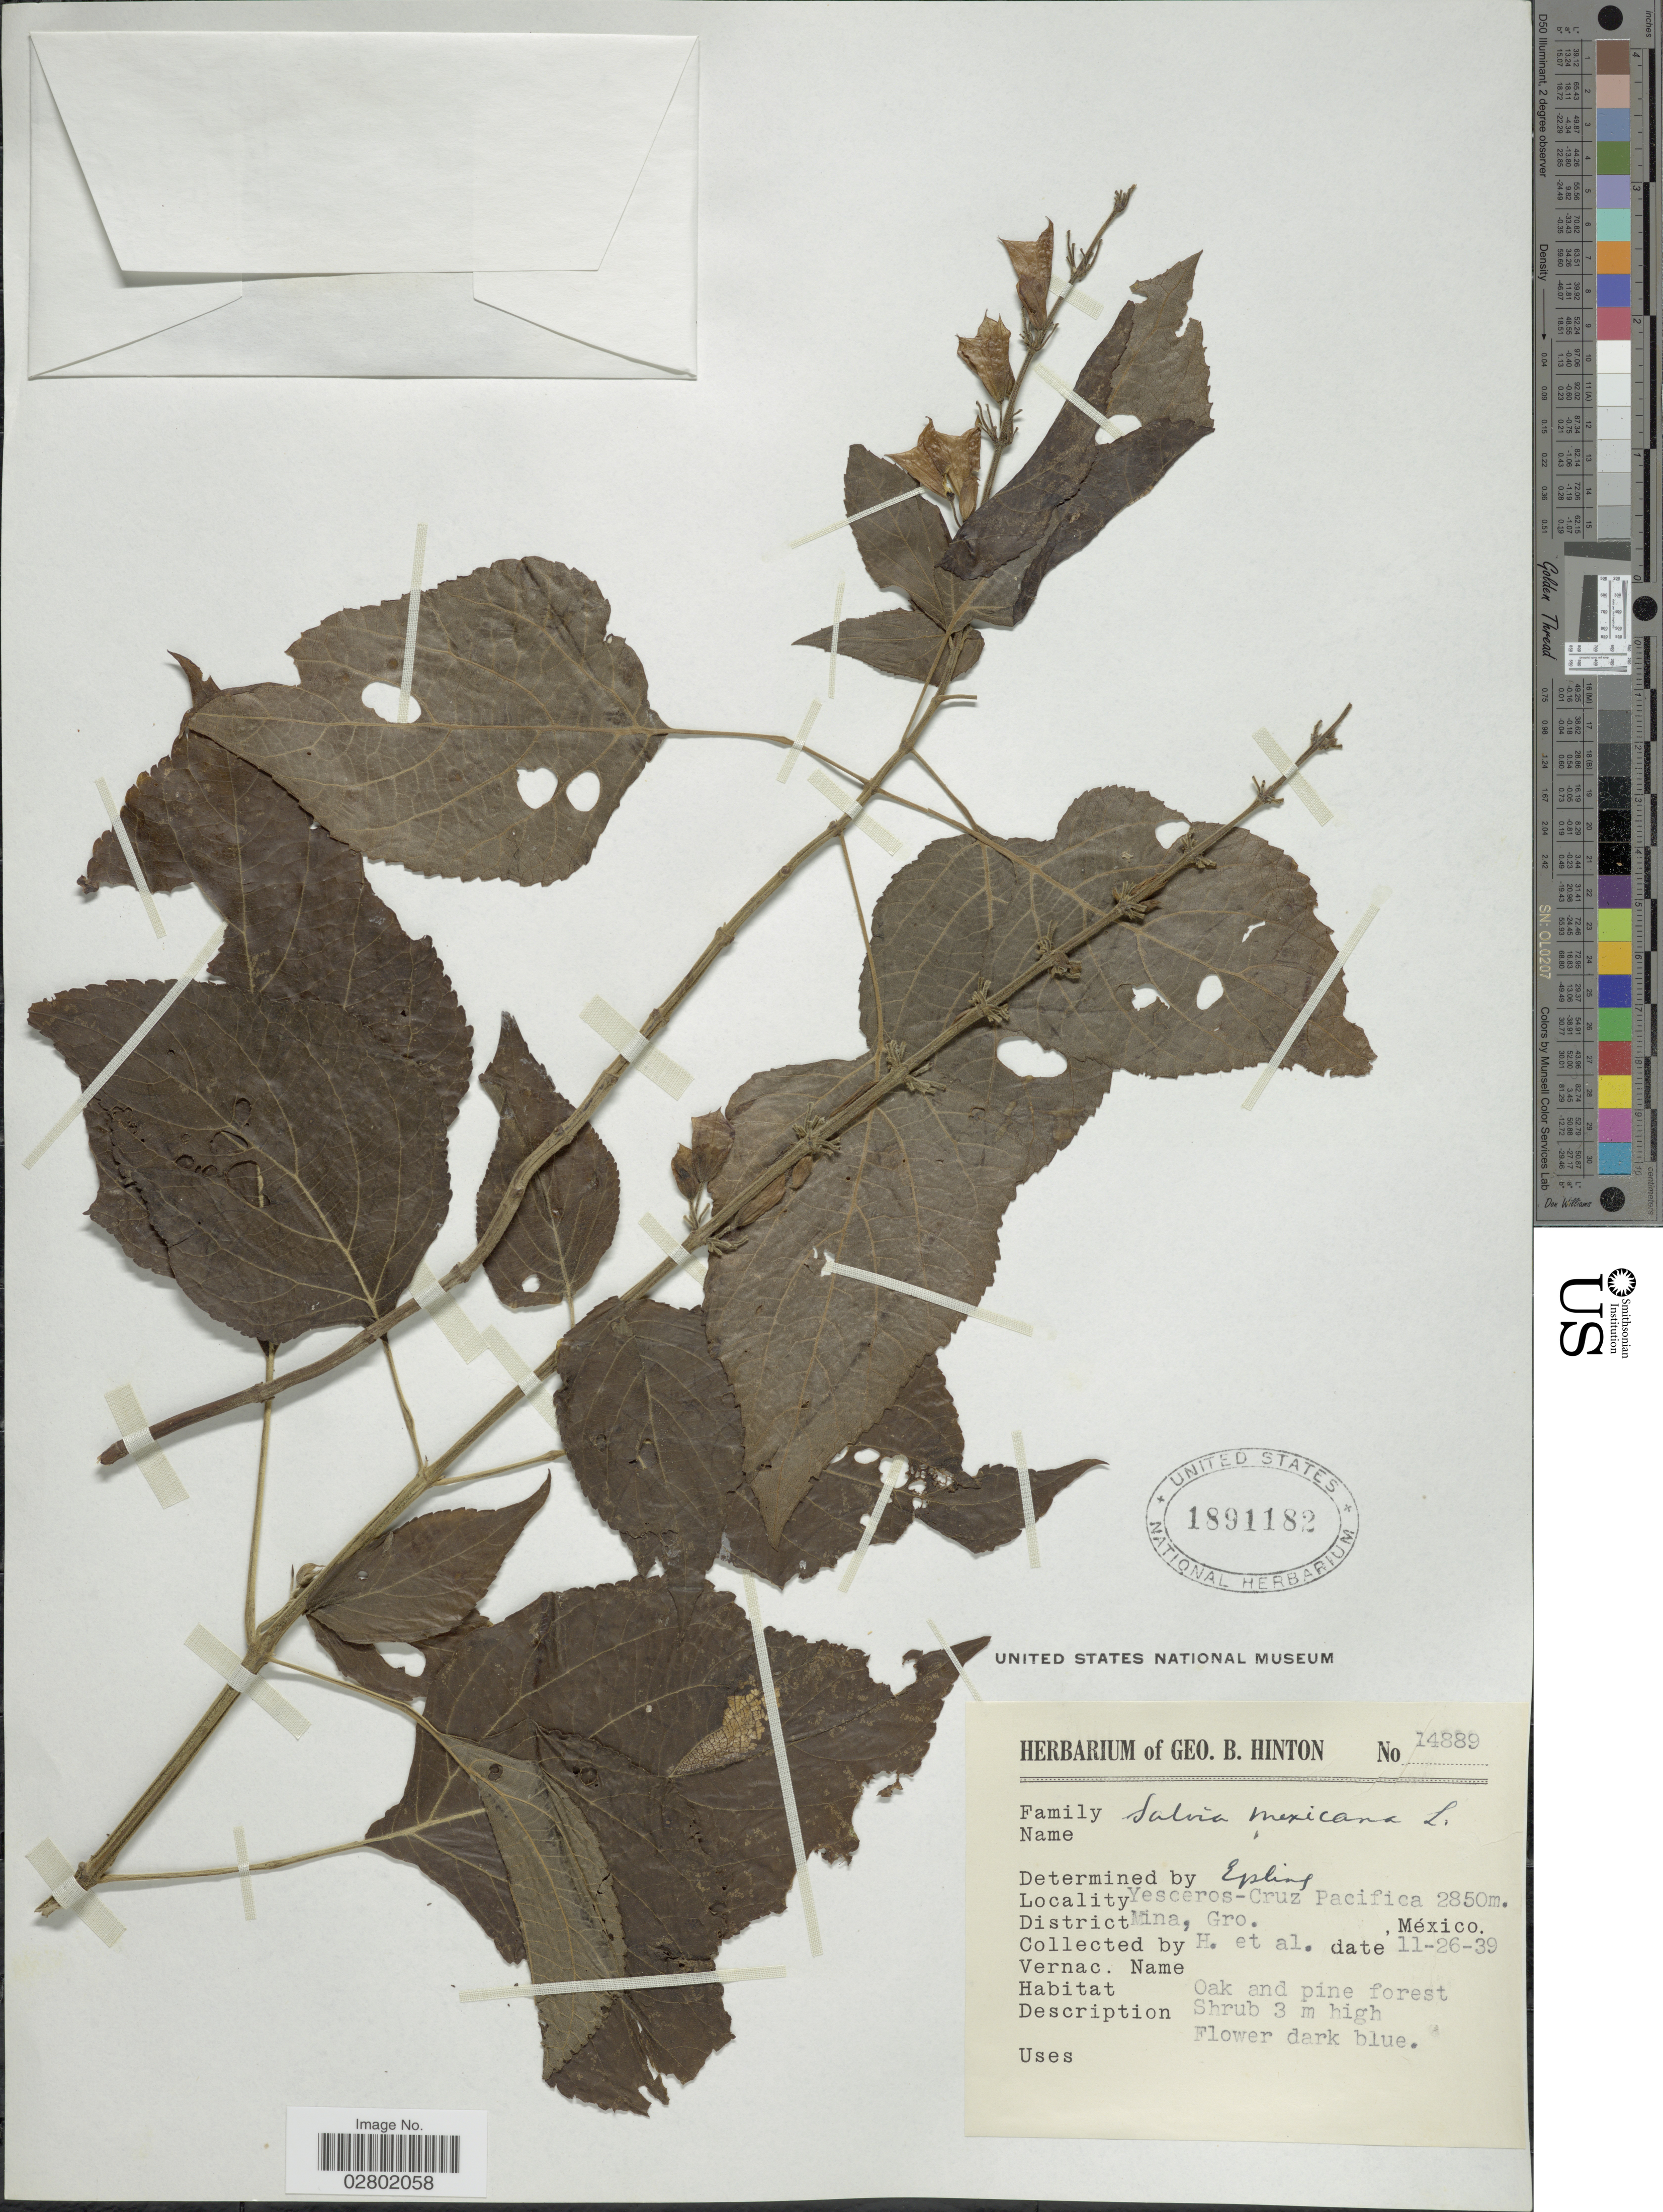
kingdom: Plantae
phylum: Tracheophyta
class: Magnoliopsida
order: Lamiales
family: Lamiaceae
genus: Salvia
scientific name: Salvia mexicana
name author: L.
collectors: G. B. Hinton & et al.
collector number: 14889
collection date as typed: Transcribed d/m/y: 26/11/39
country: Mexico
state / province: Guerrero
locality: Yesceros-Cruz Pacifica, District Mina, Gro.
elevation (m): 2850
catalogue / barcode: US 1891182